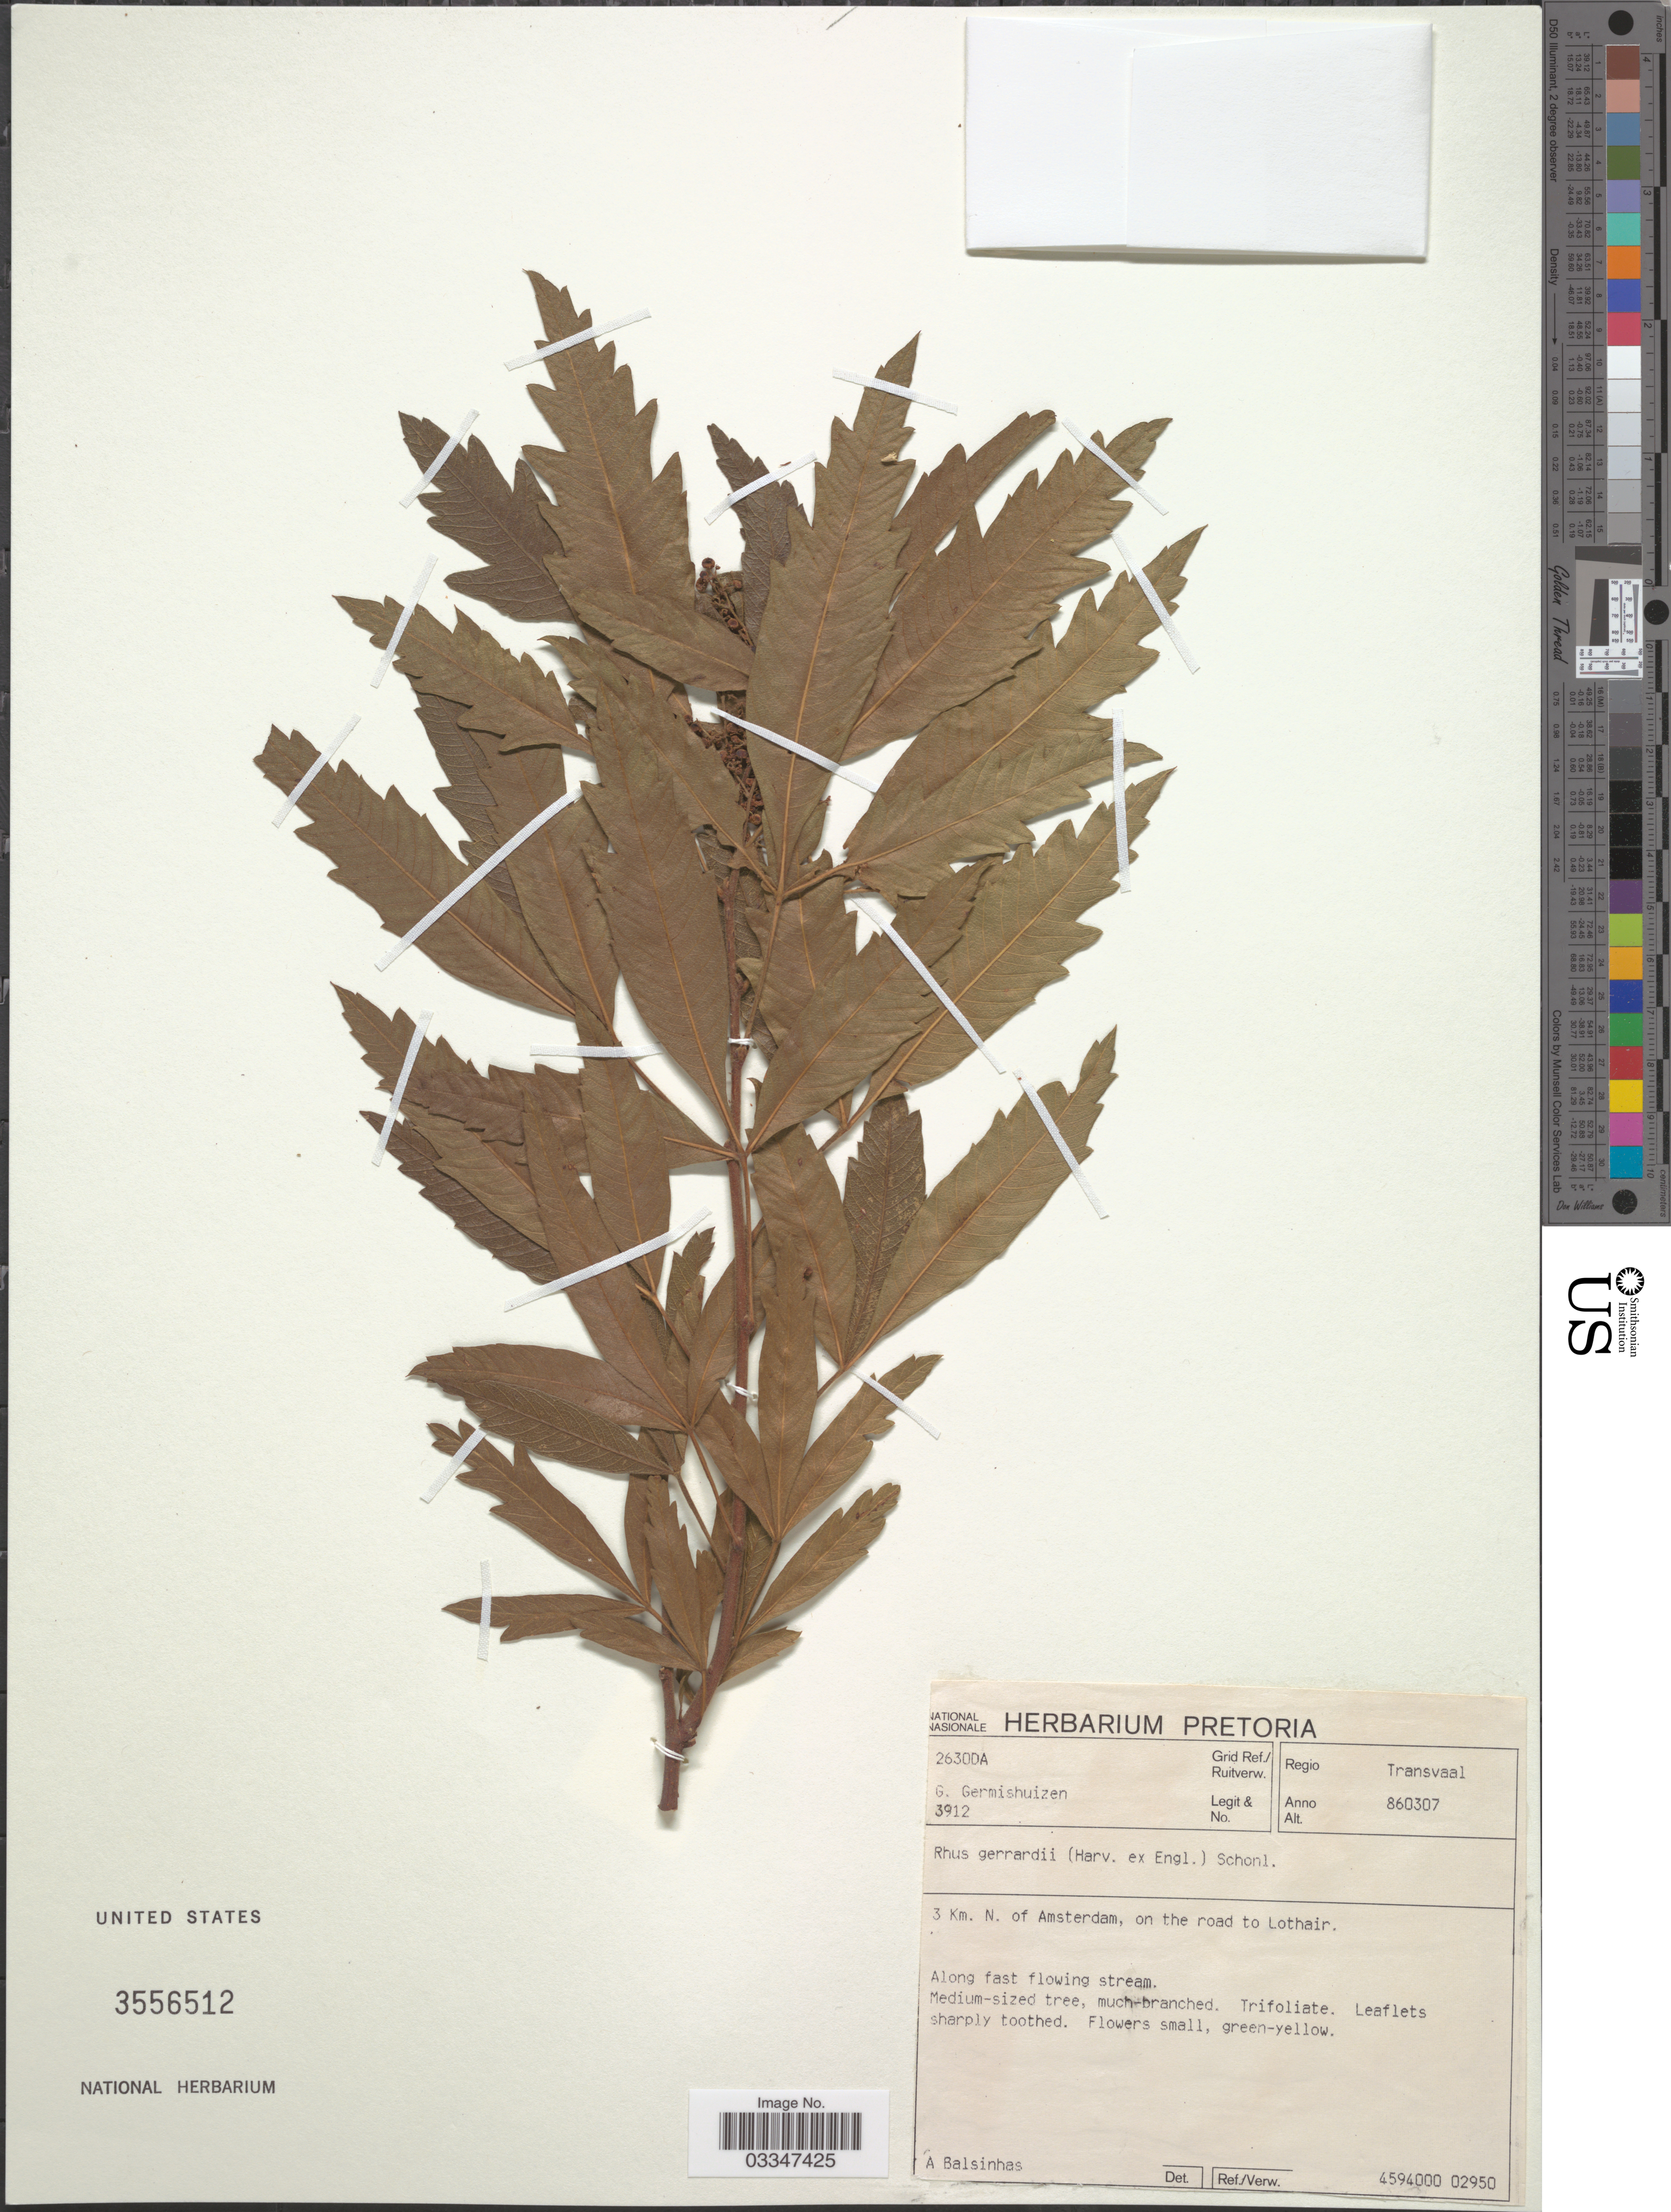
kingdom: Plantae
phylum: Tracheophyta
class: Magnoliopsida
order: Sapindales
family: Anacardiaceae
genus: Rhus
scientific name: Rhus gerrardi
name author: Schönland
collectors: G. Germishuizen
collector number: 3912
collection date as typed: Transcribed d/m/y: 7/3/86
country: South Africa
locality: Regio Transvaal. Grid. Ref./ Ruitverw. 2630DA. 3 Km. N. of Amsterdam, on the road Lothair.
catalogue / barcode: US 3556512